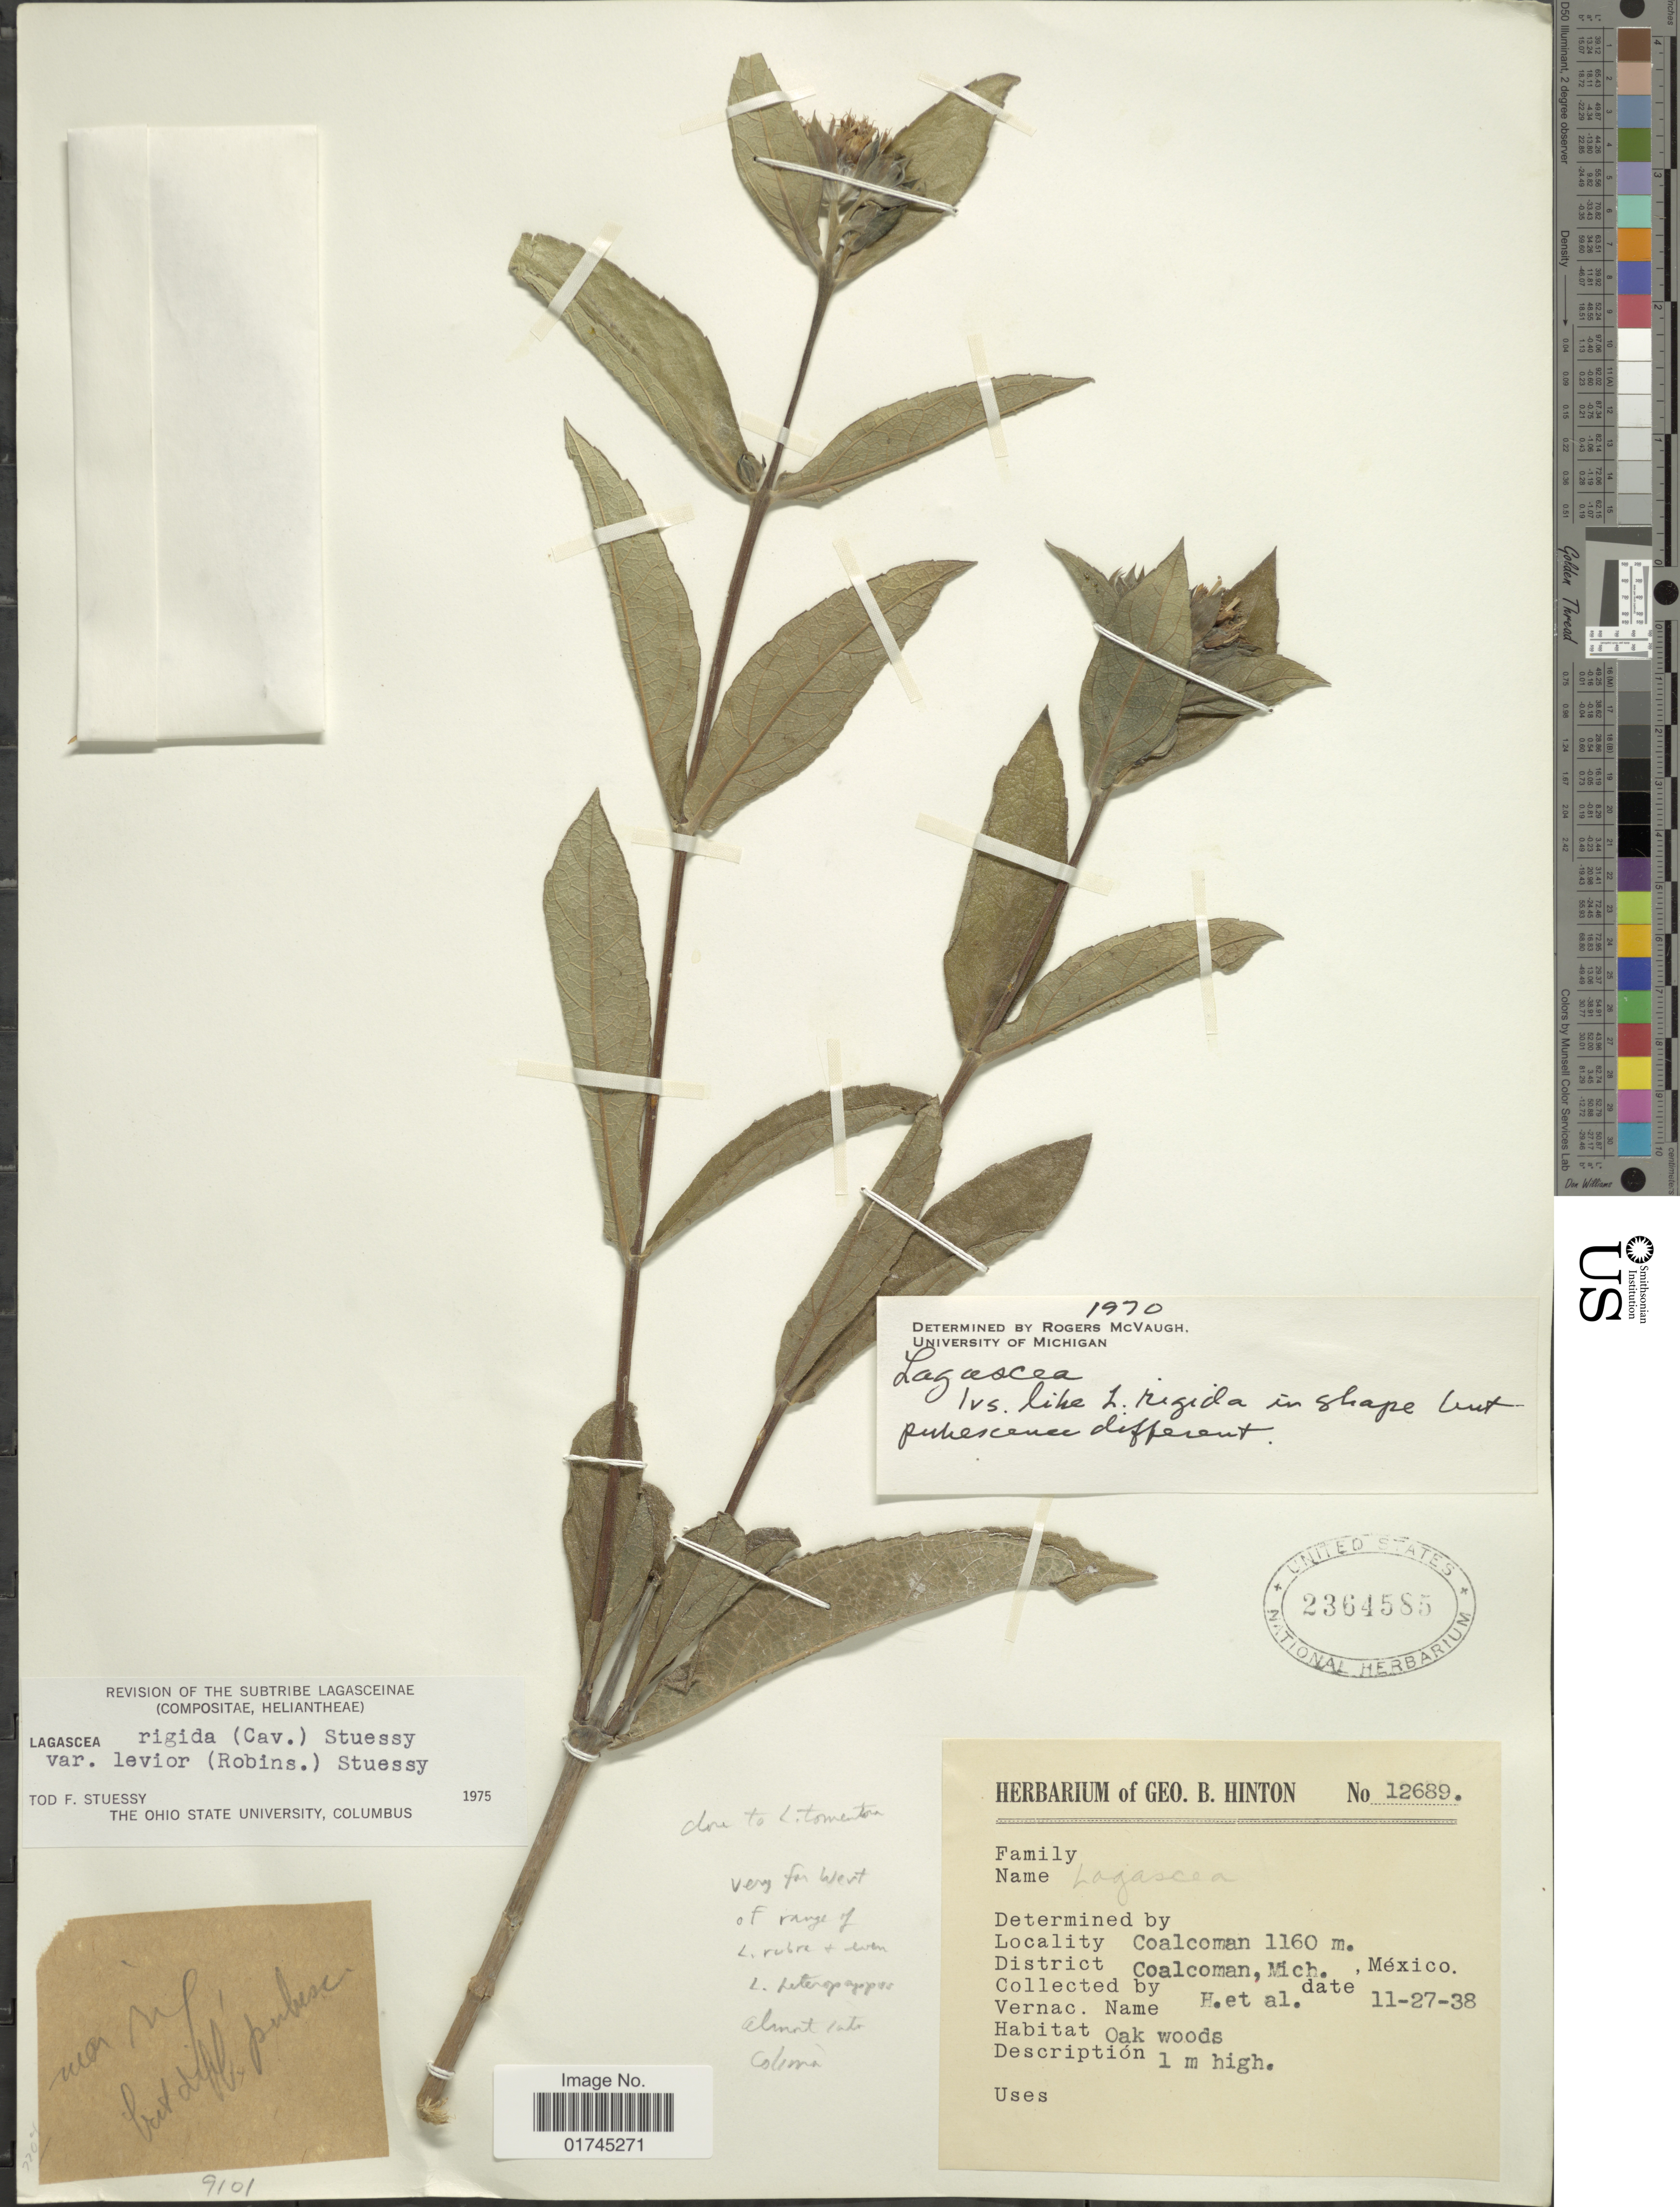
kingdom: Plantae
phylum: Tracheophyta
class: Magnoliopsida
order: Asterales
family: Asteraceae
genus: Lagascea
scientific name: Lagascea helianthifolia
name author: Kunth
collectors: G. B. Hinton & et al.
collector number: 12689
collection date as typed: Transcribed d/m/y: 27/11/38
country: Mexico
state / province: Michoacán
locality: Coalcoman, District Coalcoman.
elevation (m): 1160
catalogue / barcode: US 2364585